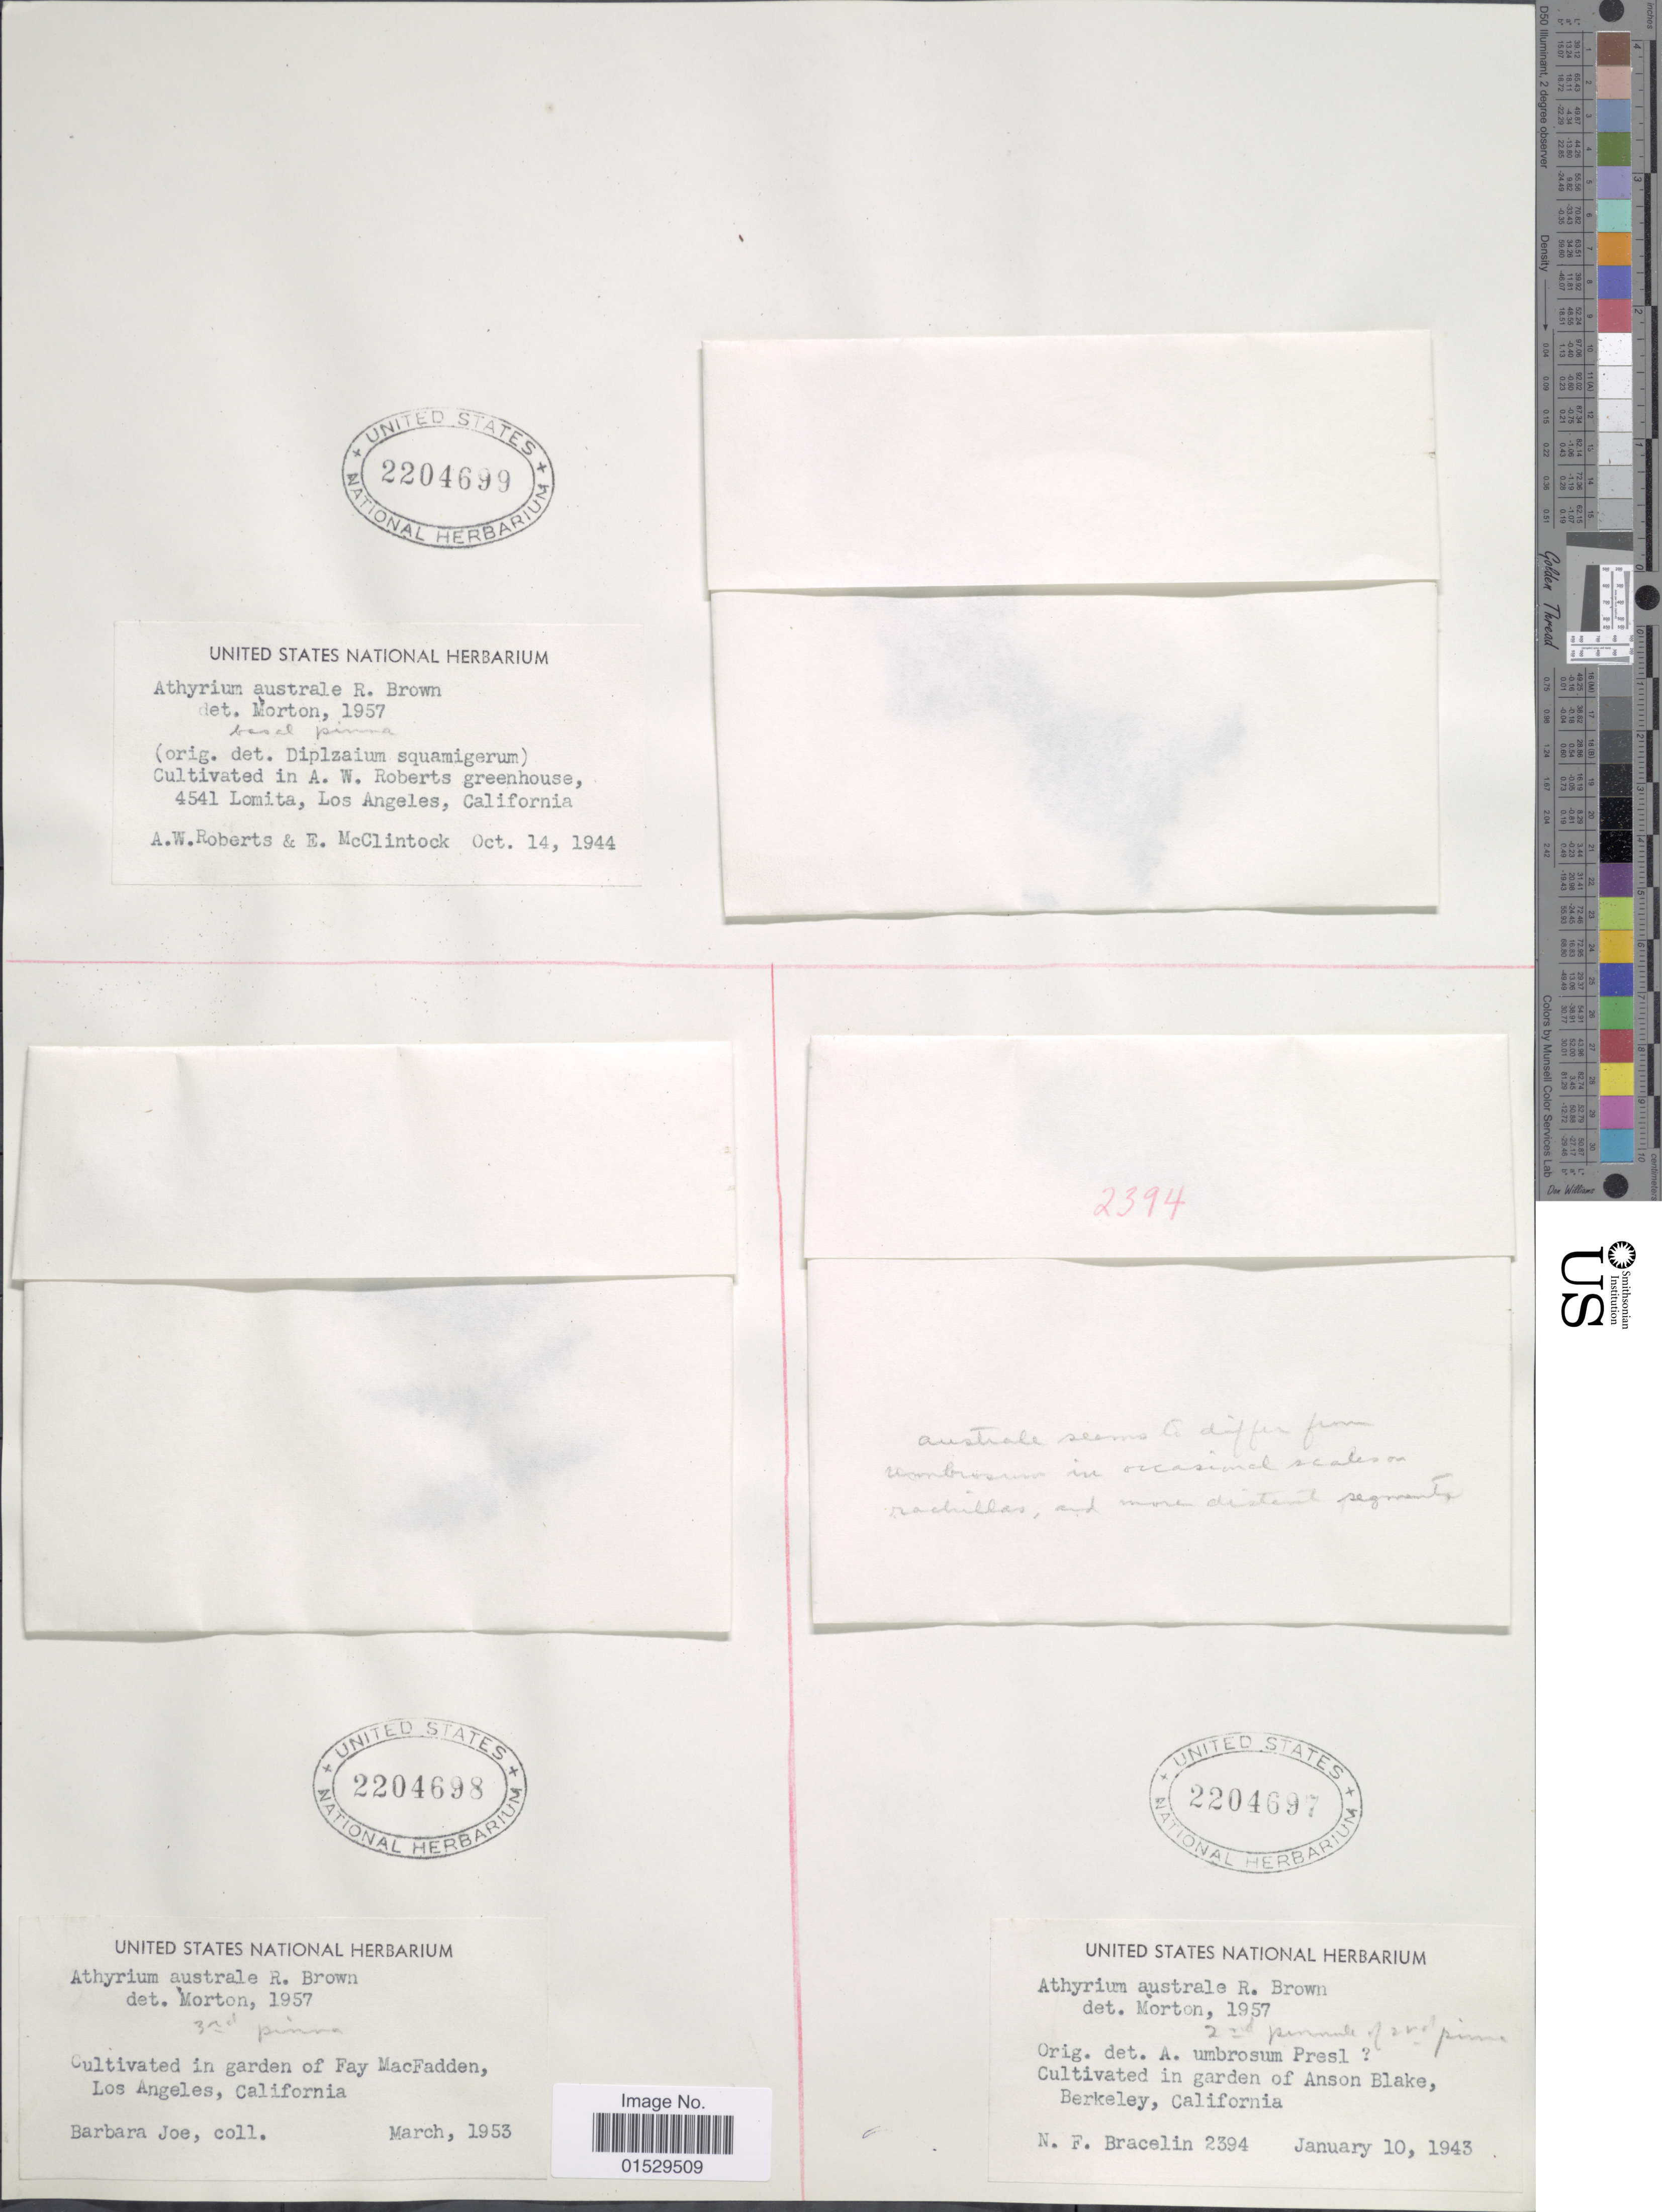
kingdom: Plantae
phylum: Tracheophyta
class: Polypodiopsida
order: Polypodiales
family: Athyriaceae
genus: Athyrium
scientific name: Athyrium australe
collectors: N. Bracelin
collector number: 2394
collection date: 1943-01-10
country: United States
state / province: California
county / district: Alameda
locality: Garden of Anson Blake, Berkeley, California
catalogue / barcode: US 2204697-3